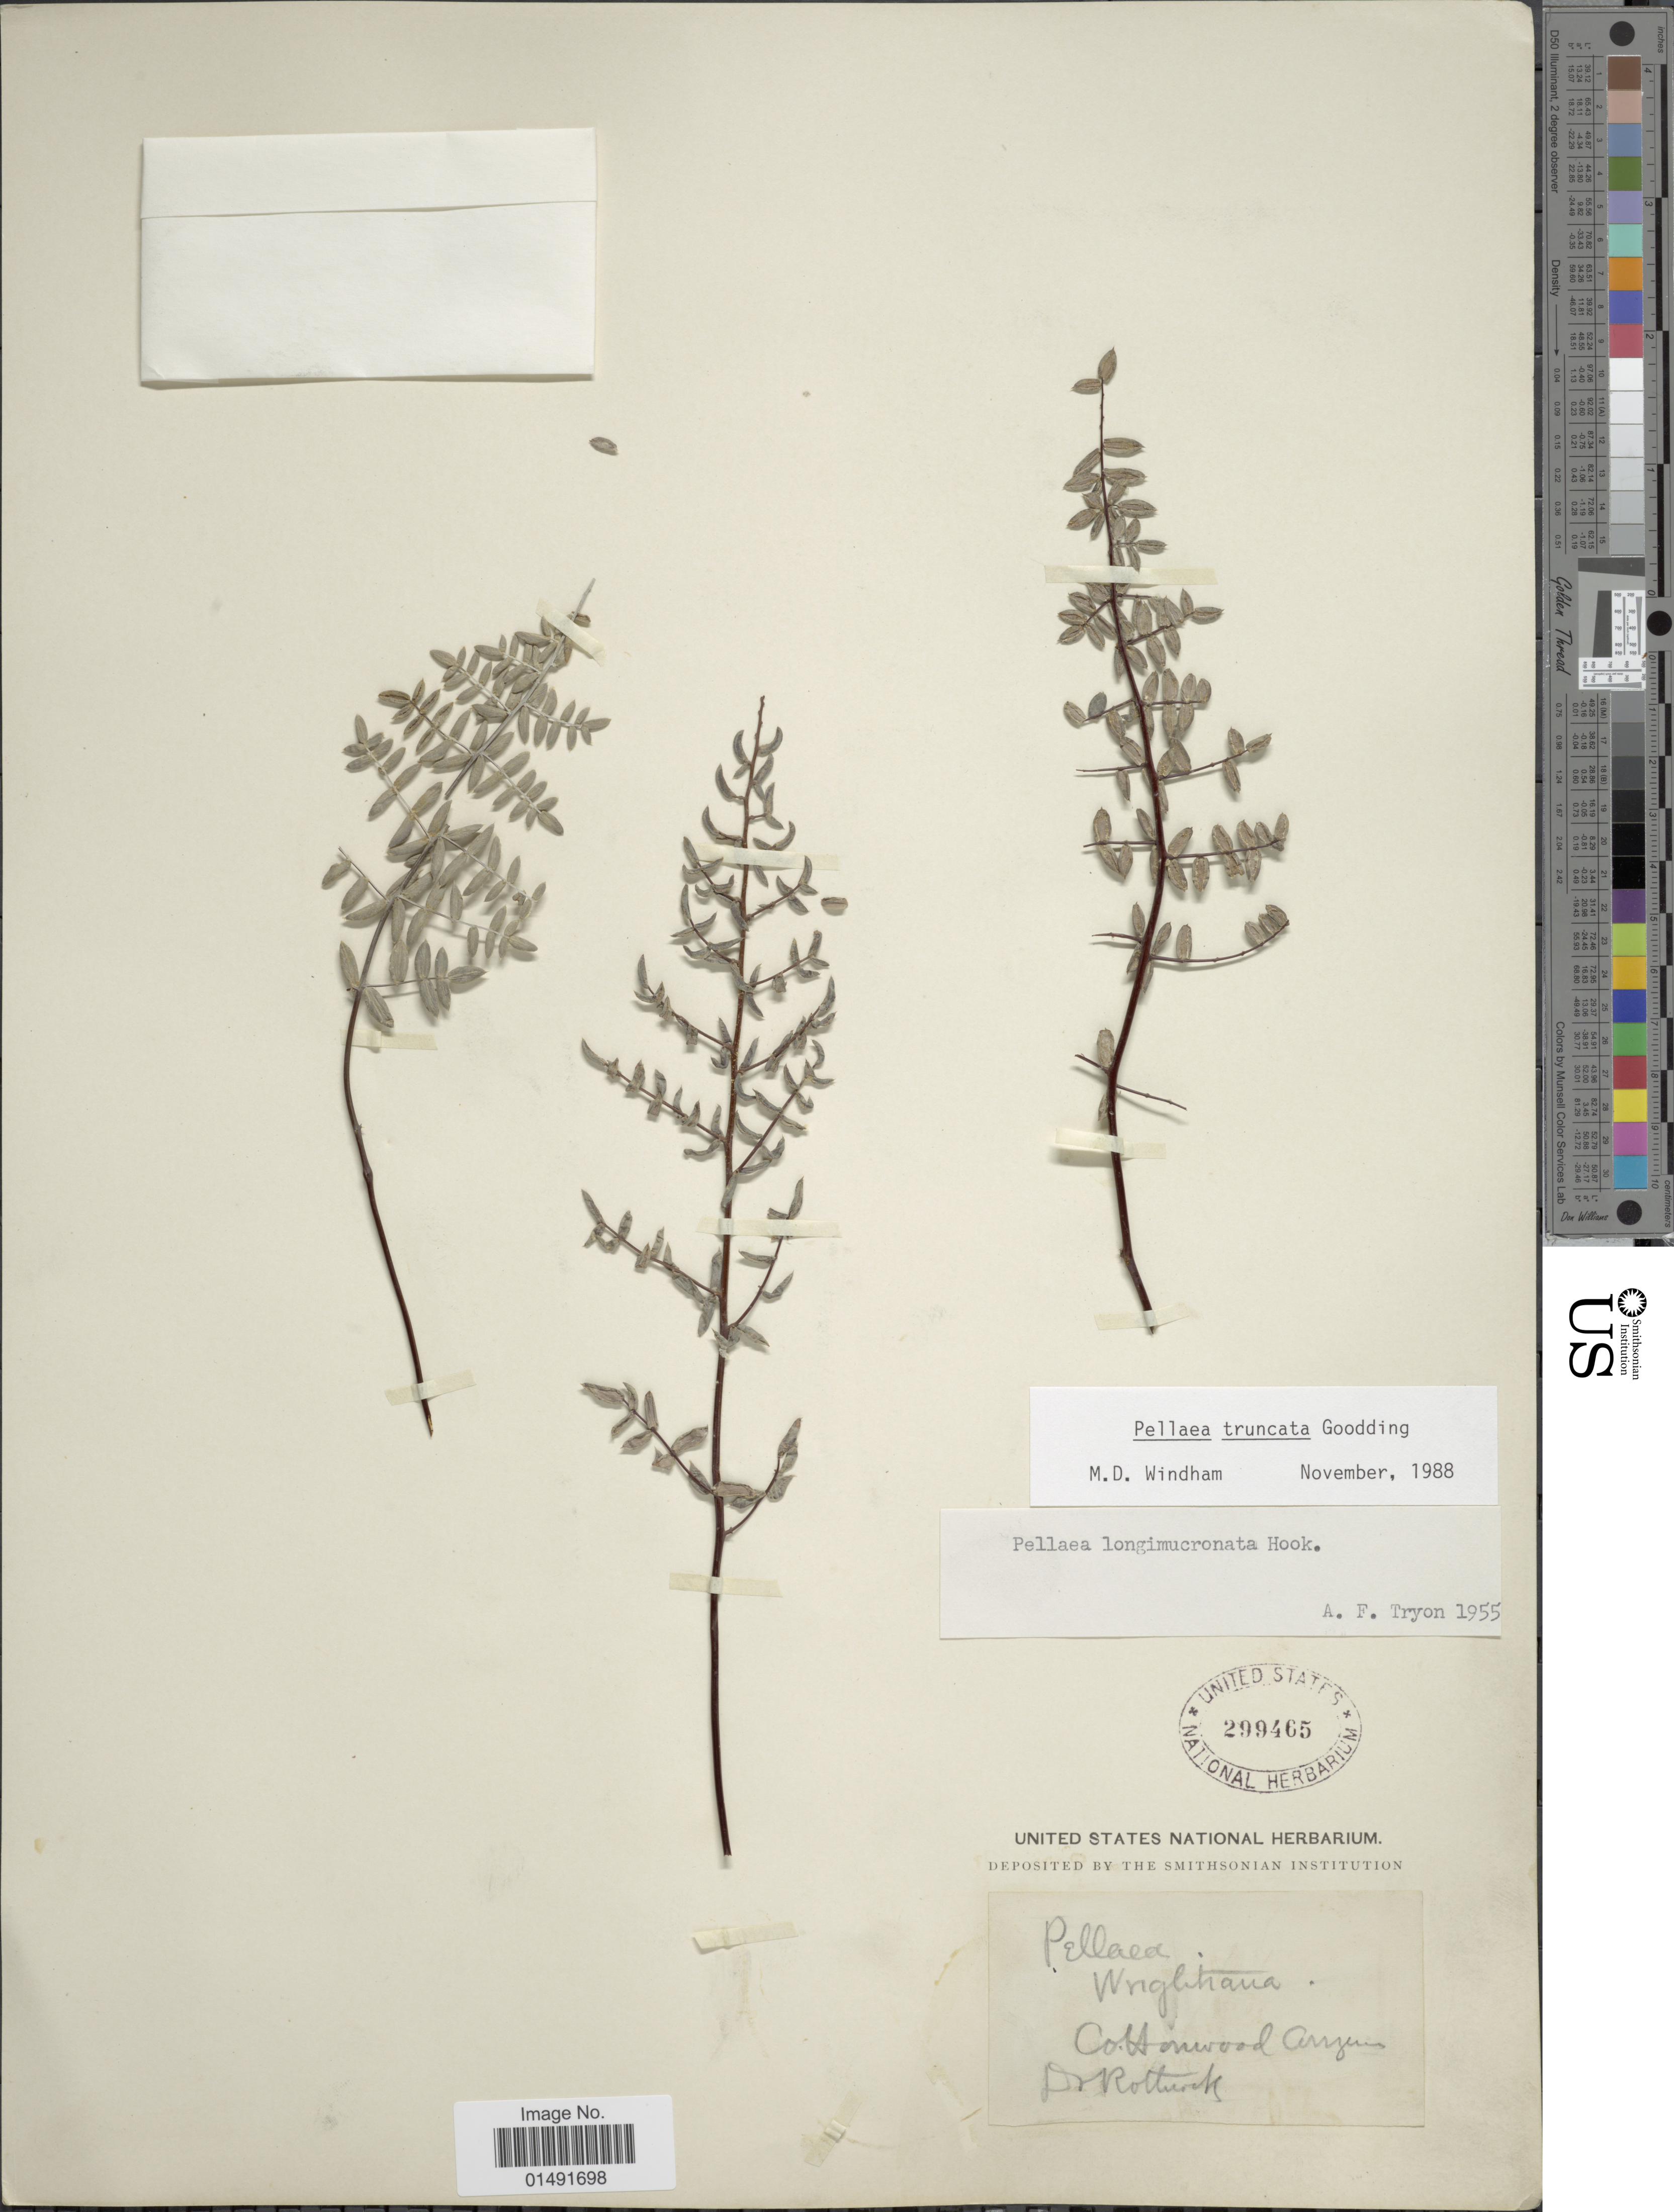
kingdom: Plantae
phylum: Tracheophyta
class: Polypodiopsida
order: Polypodiales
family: Pteridaceae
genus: Pellaea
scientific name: Pellaea truncata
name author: Goodd.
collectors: Rothrock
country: United States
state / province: Arizona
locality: Cottonwood.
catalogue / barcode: US 299465